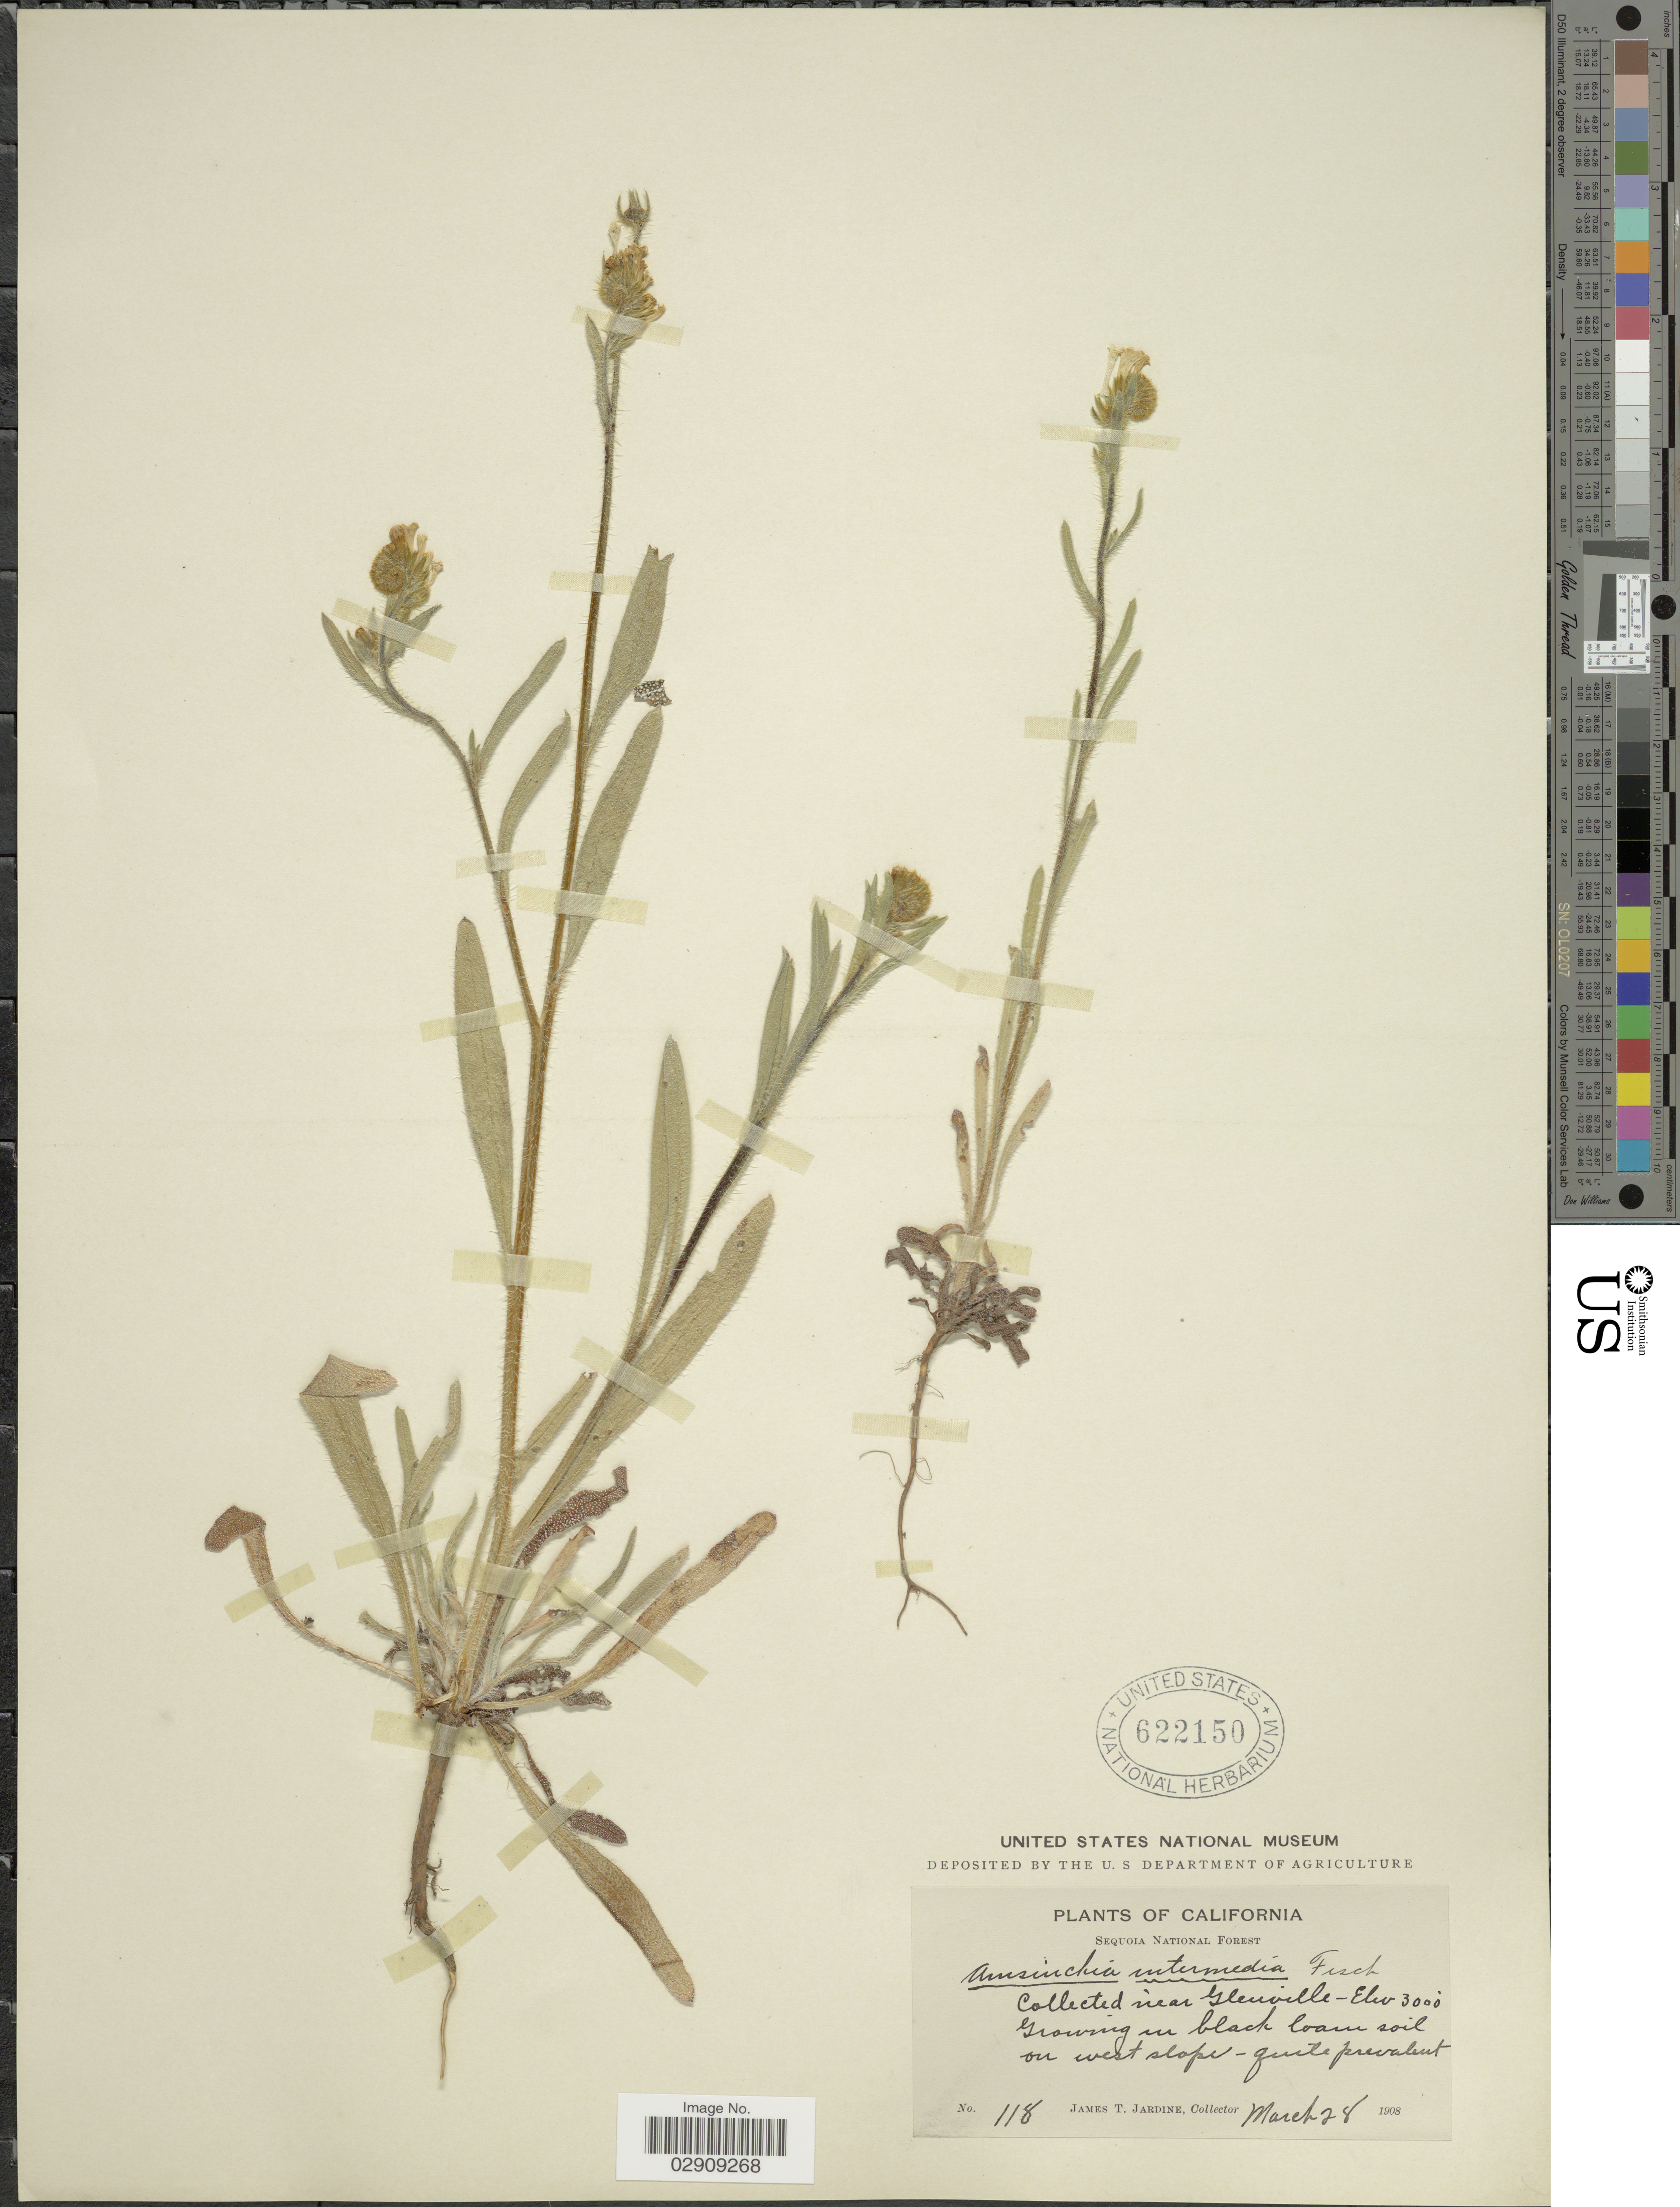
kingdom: Plantae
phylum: Tracheophyta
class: Magnoliopsida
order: Boraginales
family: Boraginaceae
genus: Amsinckia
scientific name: Amsinckia menziesii var. intermedia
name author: (Fisch. & C.A. Mey.) Ganders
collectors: J. T. Jardine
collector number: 118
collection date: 1908-03-28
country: United States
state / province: California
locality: Sequoia National Forest. Near Glenville.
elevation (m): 914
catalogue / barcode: US 622150